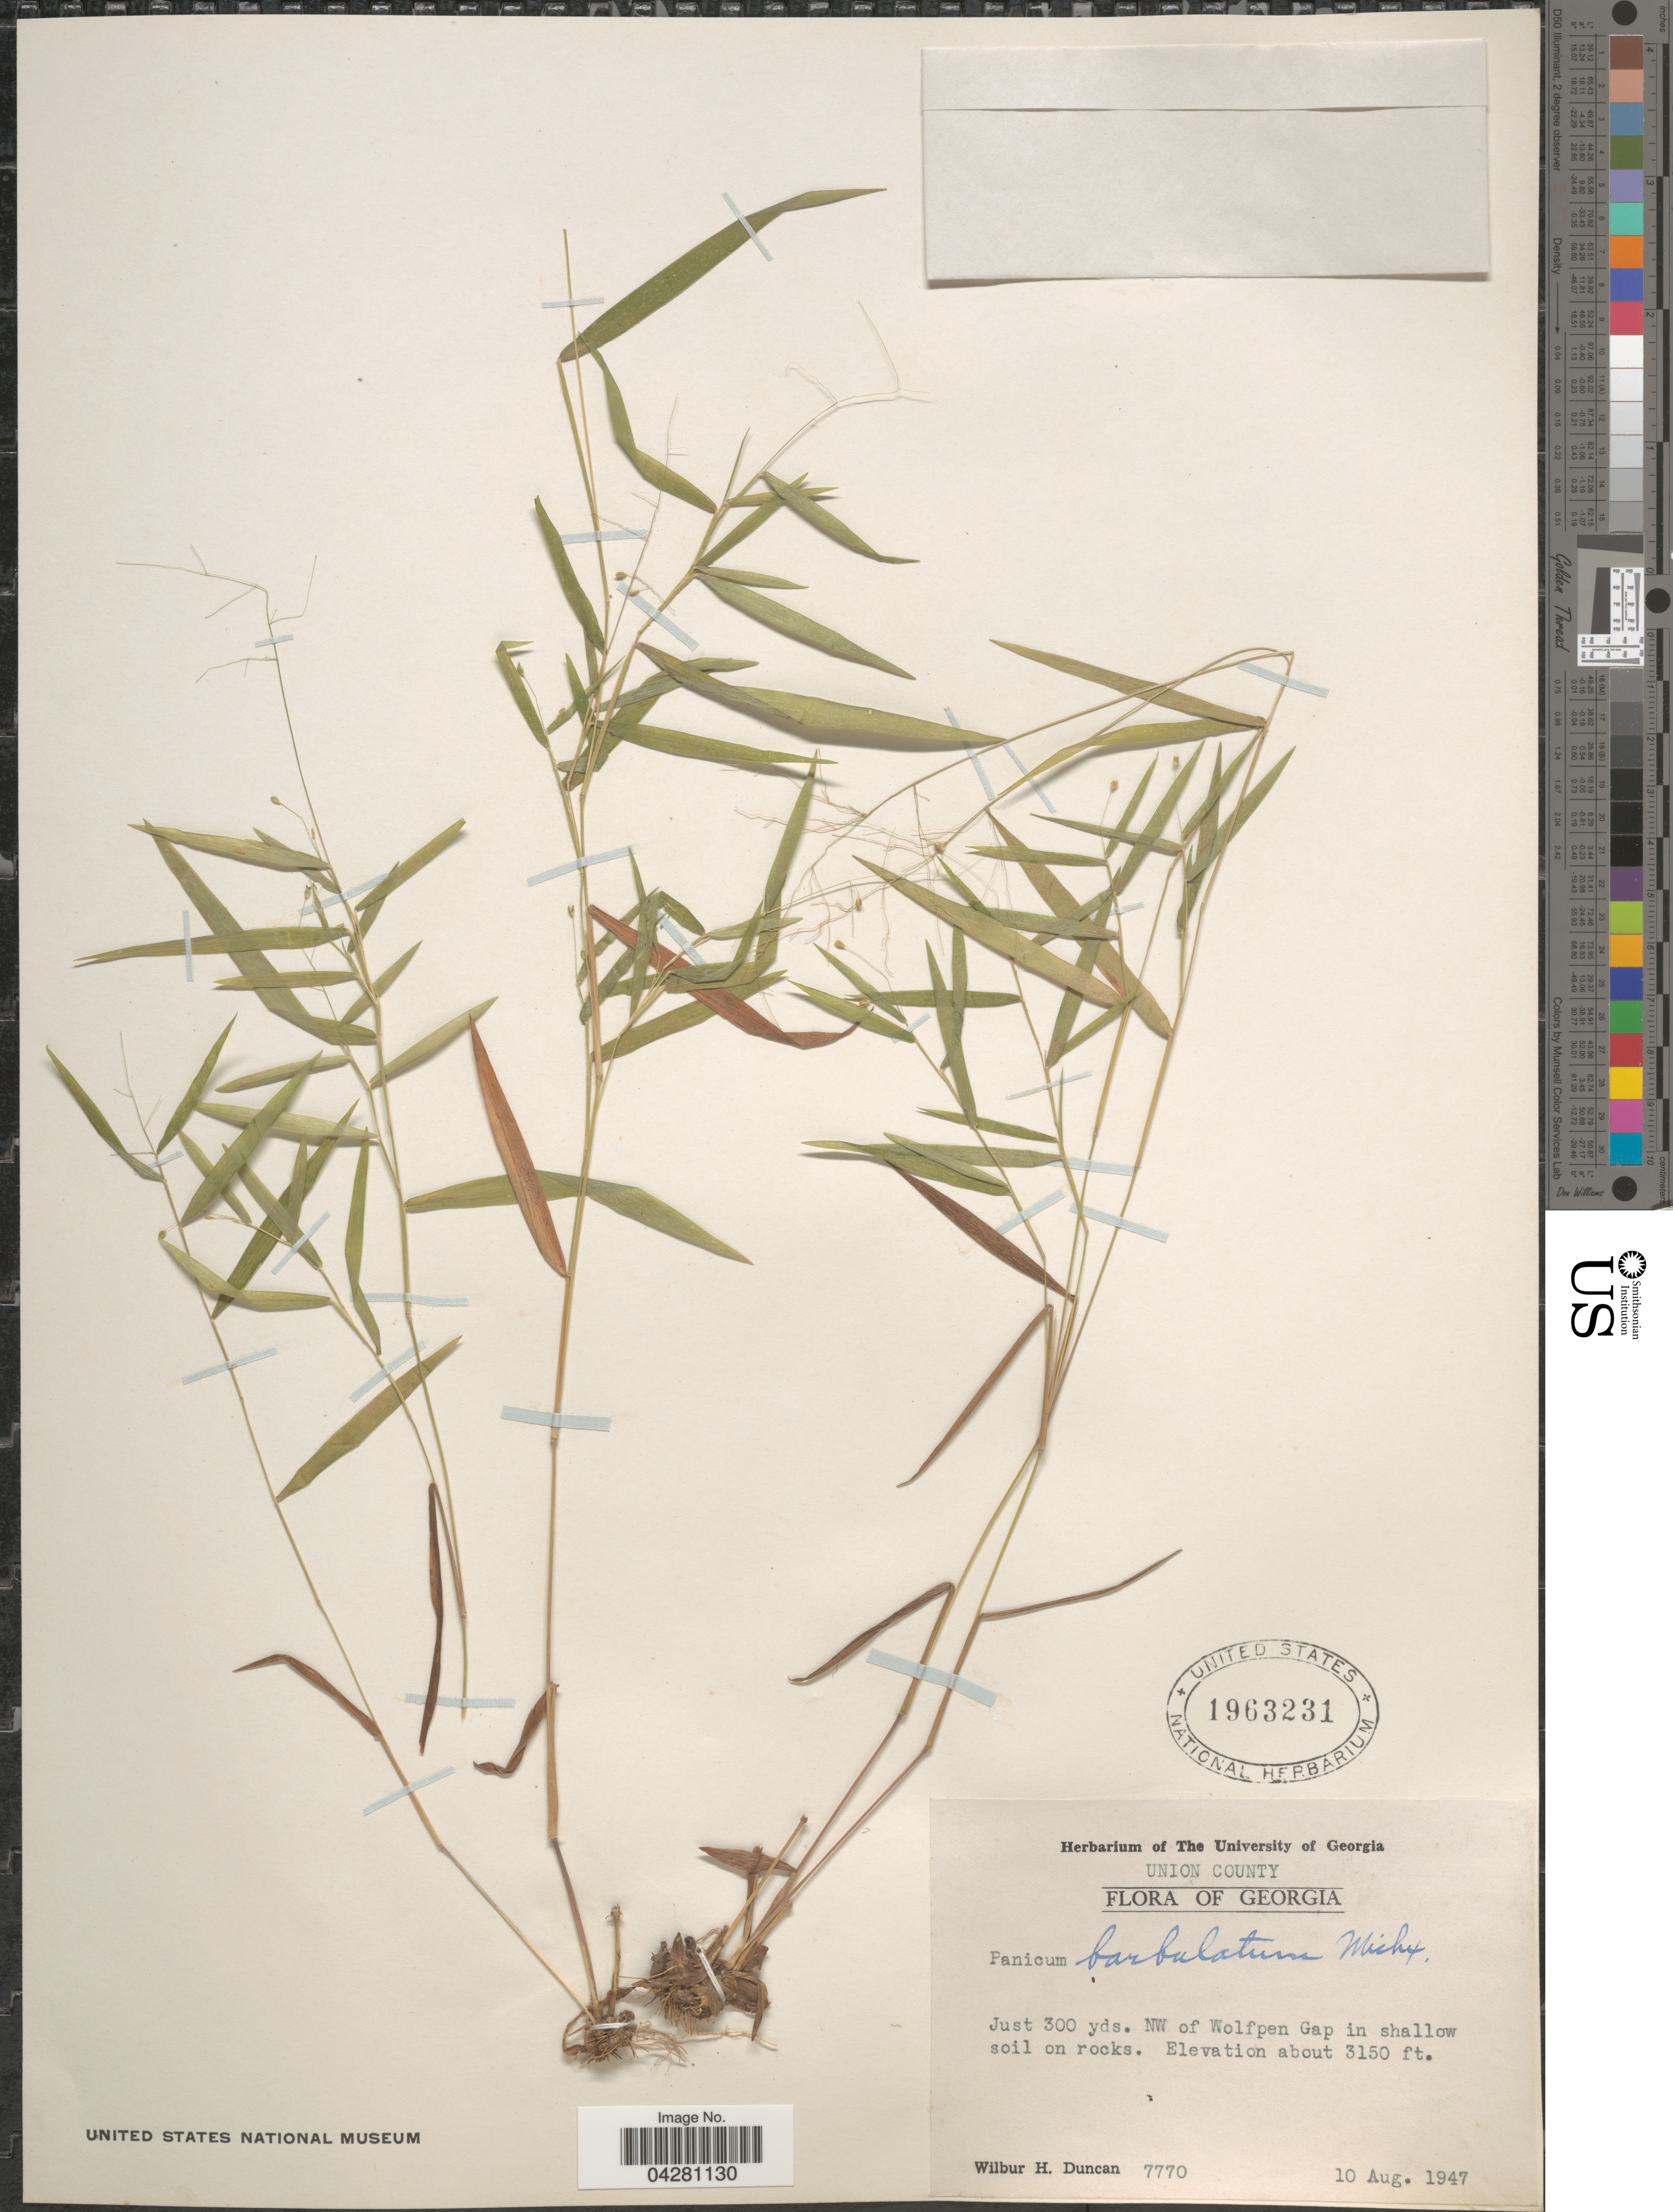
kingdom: Plantae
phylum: Tracheophyta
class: Liliopsida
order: Poales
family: Poaceae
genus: Dichanthelium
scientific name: Dichanthelium dichotomum var. dichotomum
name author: (L.) Gould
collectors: W. H. Duncan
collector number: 7770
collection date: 1947-08-10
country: United States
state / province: Georgia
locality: Union County. Just 300 yds. NW of Wolfpen Gap in shallow soil on rocks.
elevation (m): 960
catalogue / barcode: US 1963231